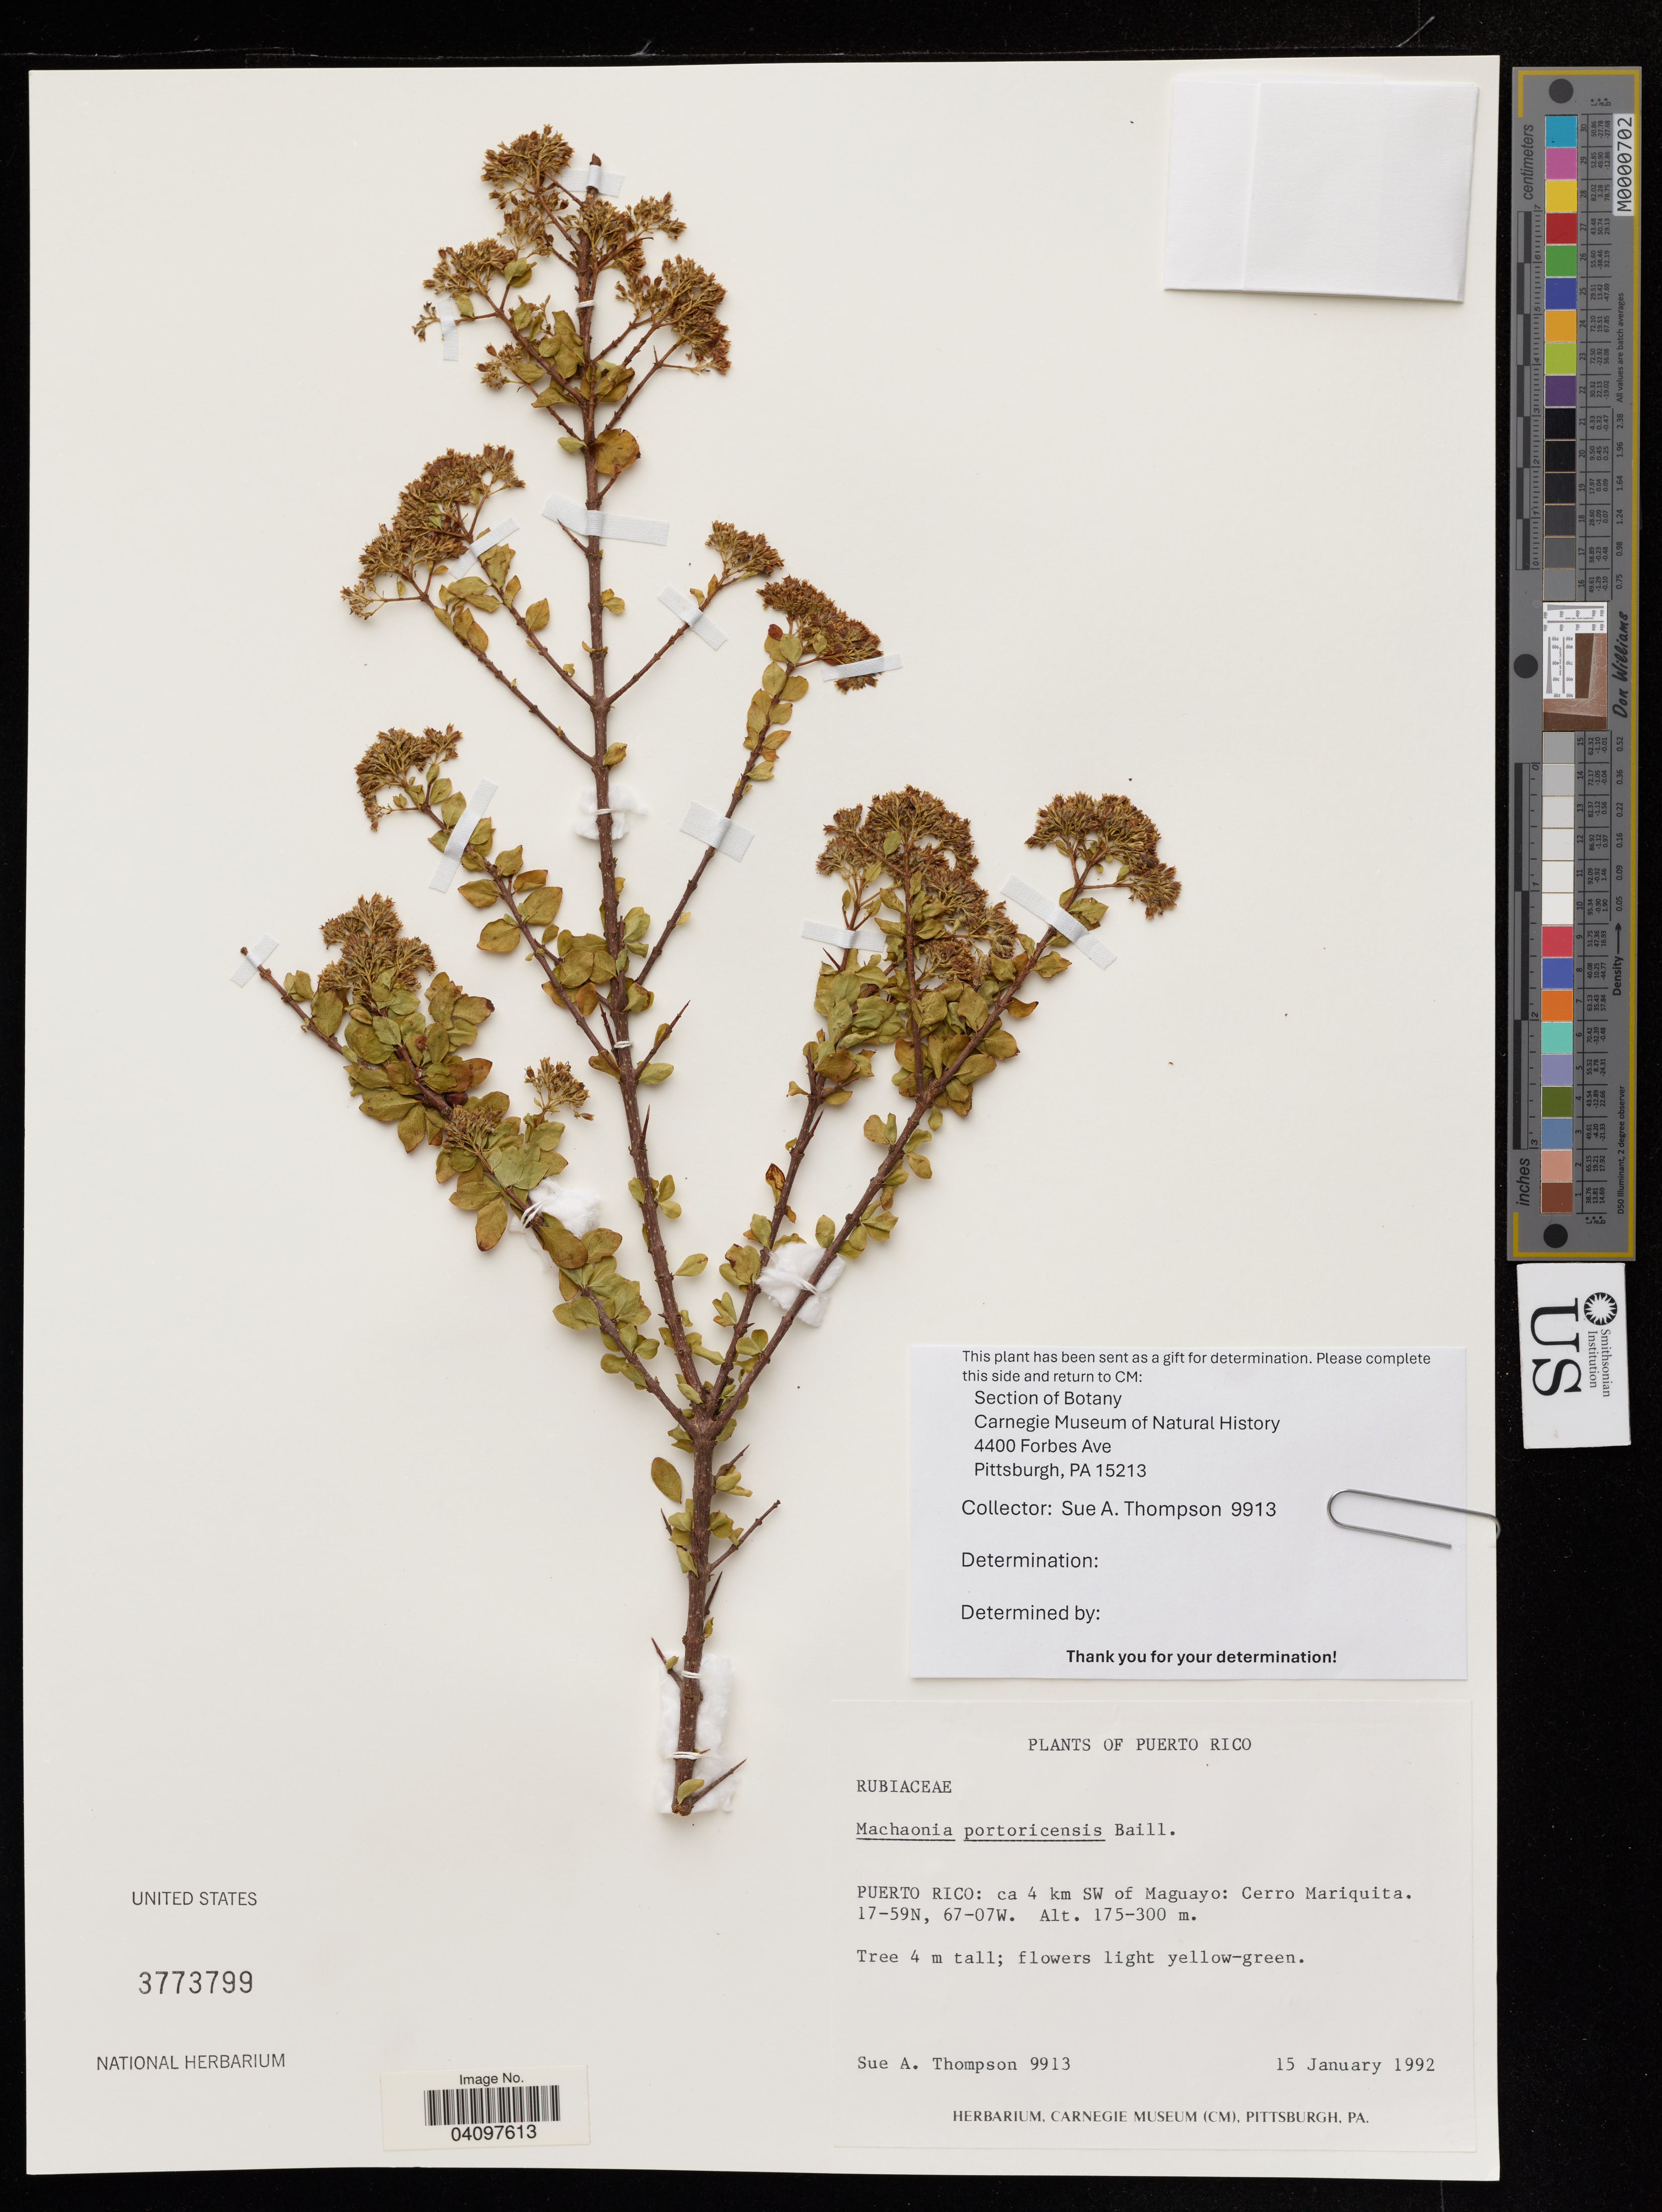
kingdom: Plantae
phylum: Tracheophyta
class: Magnoliopsida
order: Gentianales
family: Rubiaceae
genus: Machaonia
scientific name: Machaonia portoricensis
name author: Baill.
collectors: S. A. Thompson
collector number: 9913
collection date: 1992-01-15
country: Puerto Rico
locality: Ca 4 km SW of Maguayo: Cerro Mariquita.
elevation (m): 175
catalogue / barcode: US 3773799